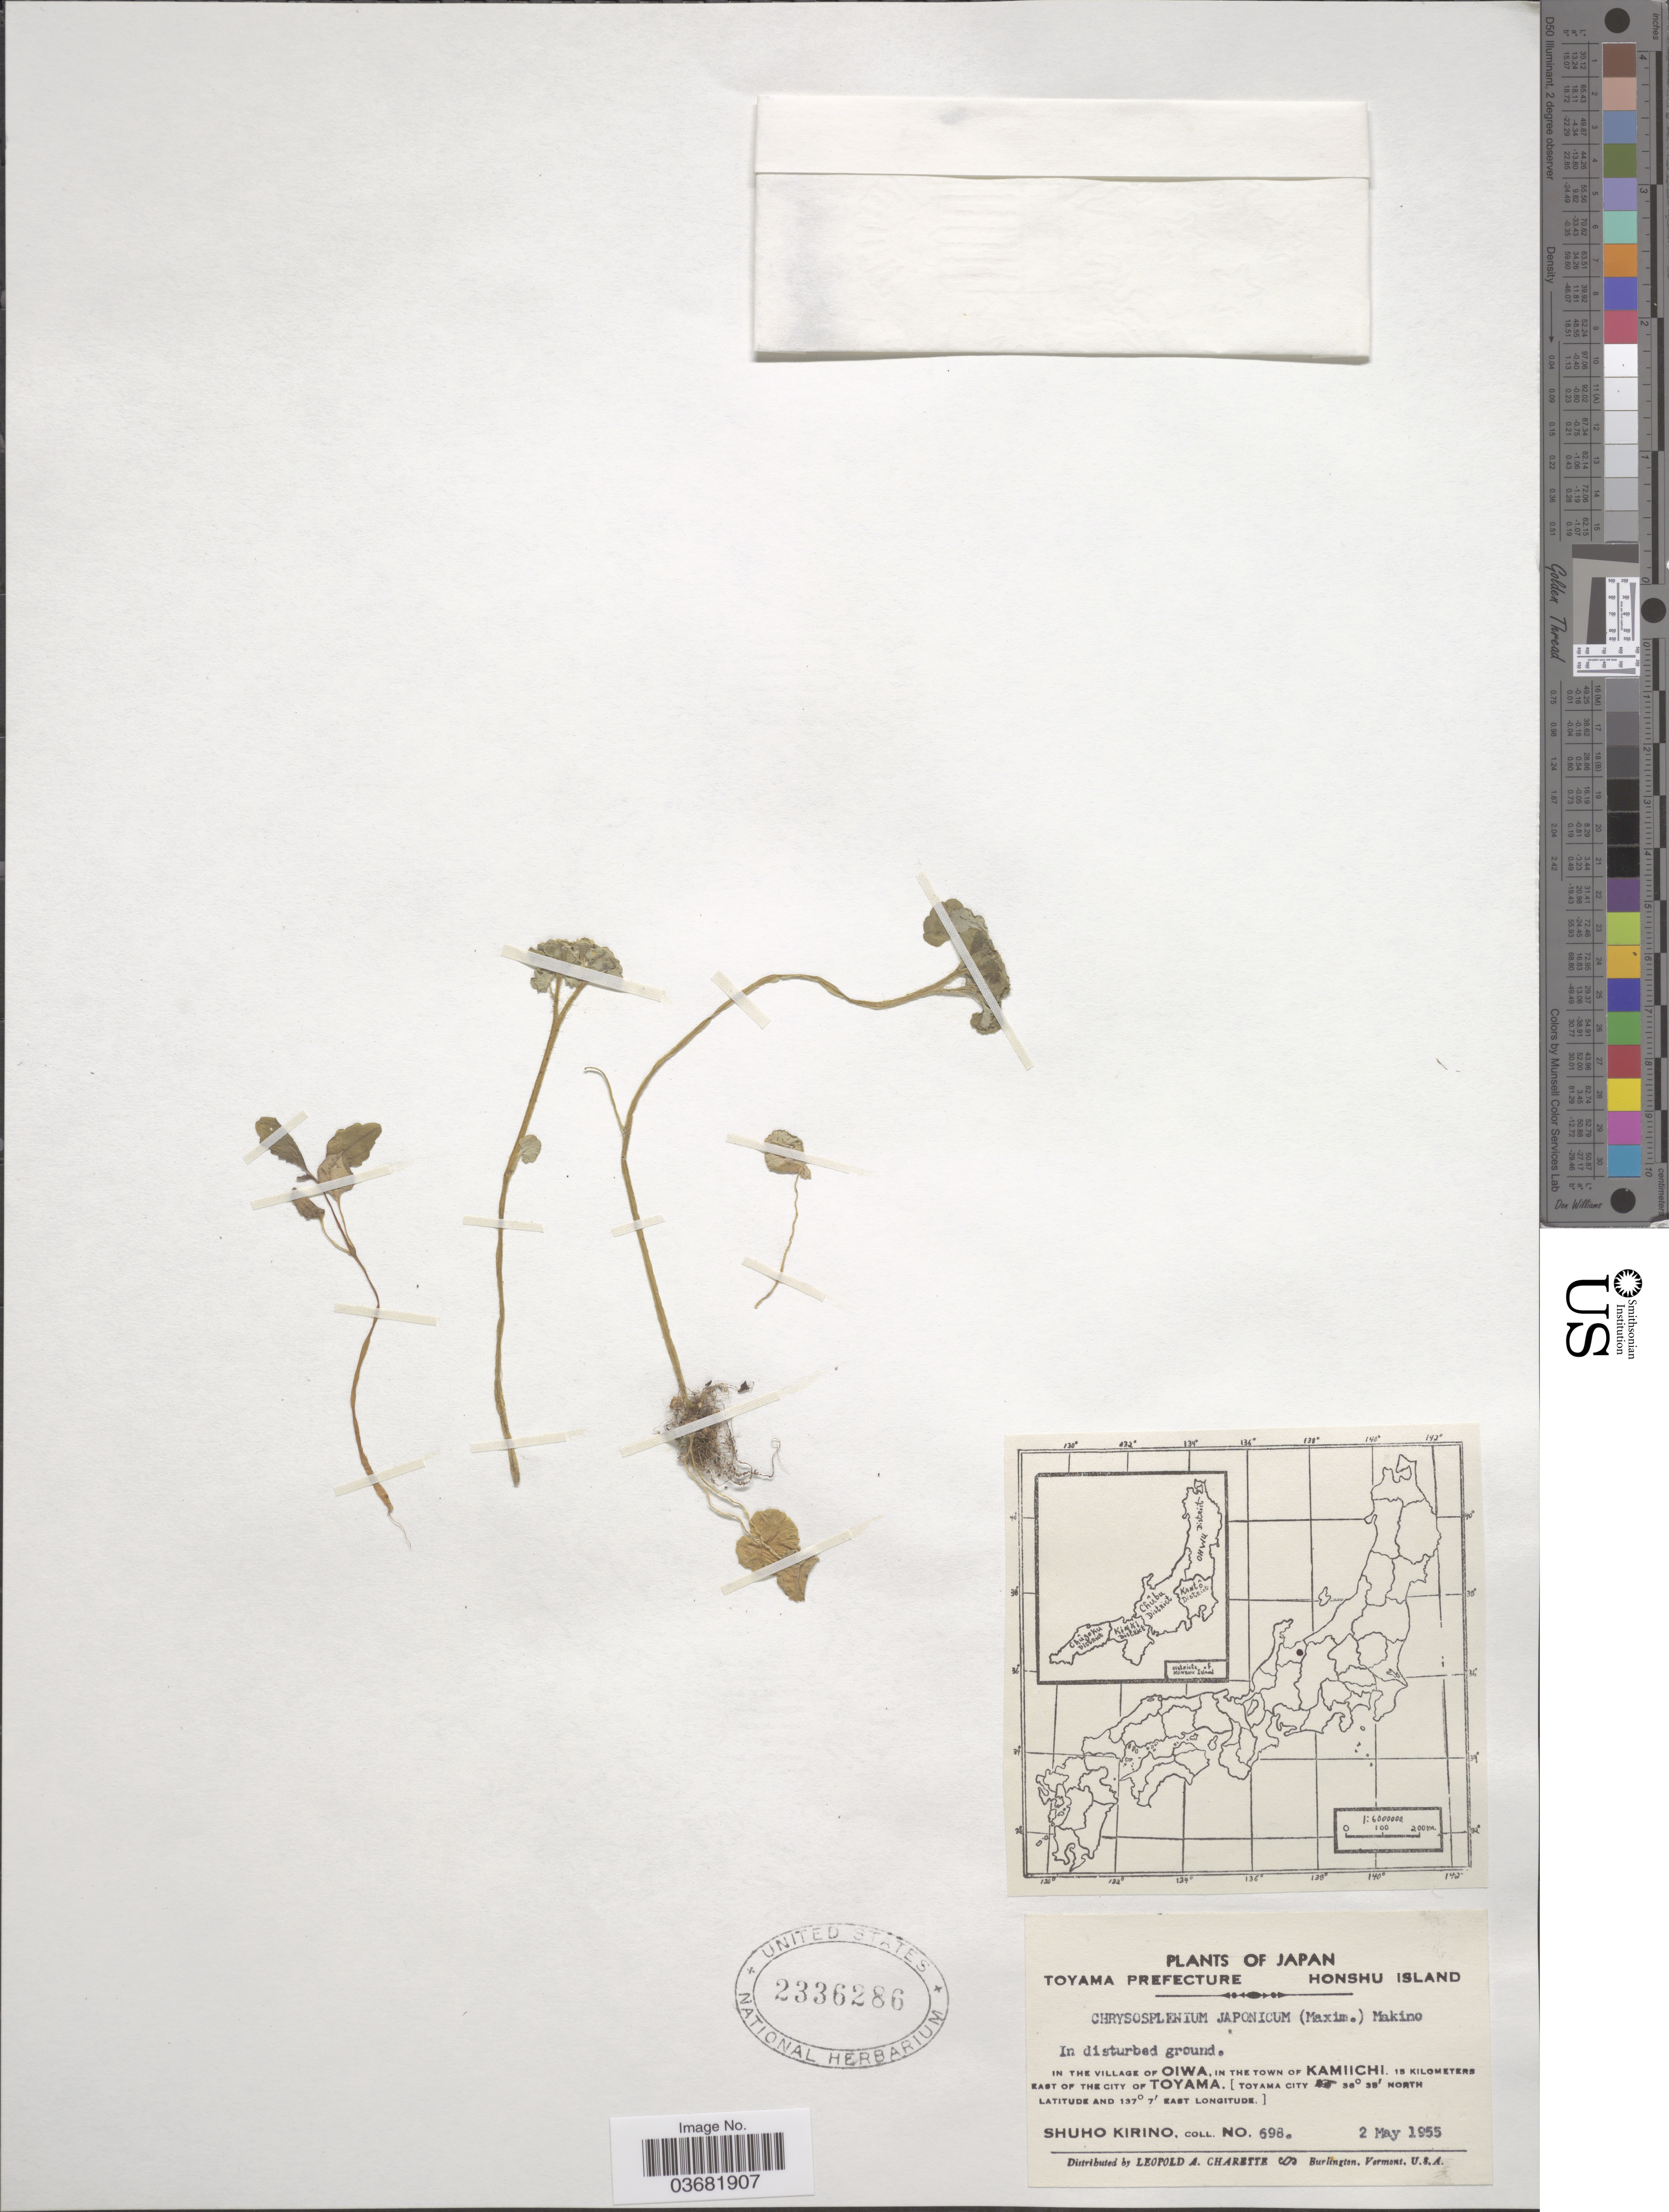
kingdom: Plantae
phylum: Tracheophyta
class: Magnoliopsida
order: Saxifragales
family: Saxifragaceae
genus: Chrysosplenium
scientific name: Chrysosplenium japonicum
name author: (Maxim.) Makino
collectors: S. Kirino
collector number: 698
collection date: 1955-05-02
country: Japan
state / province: Toyama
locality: Toyama Prefecture. Honshu Island. In the village of Oiwa, in the town of Kamiichi. 15 kilometers East of the city of Toyama. [Toyama City].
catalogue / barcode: US 2336286